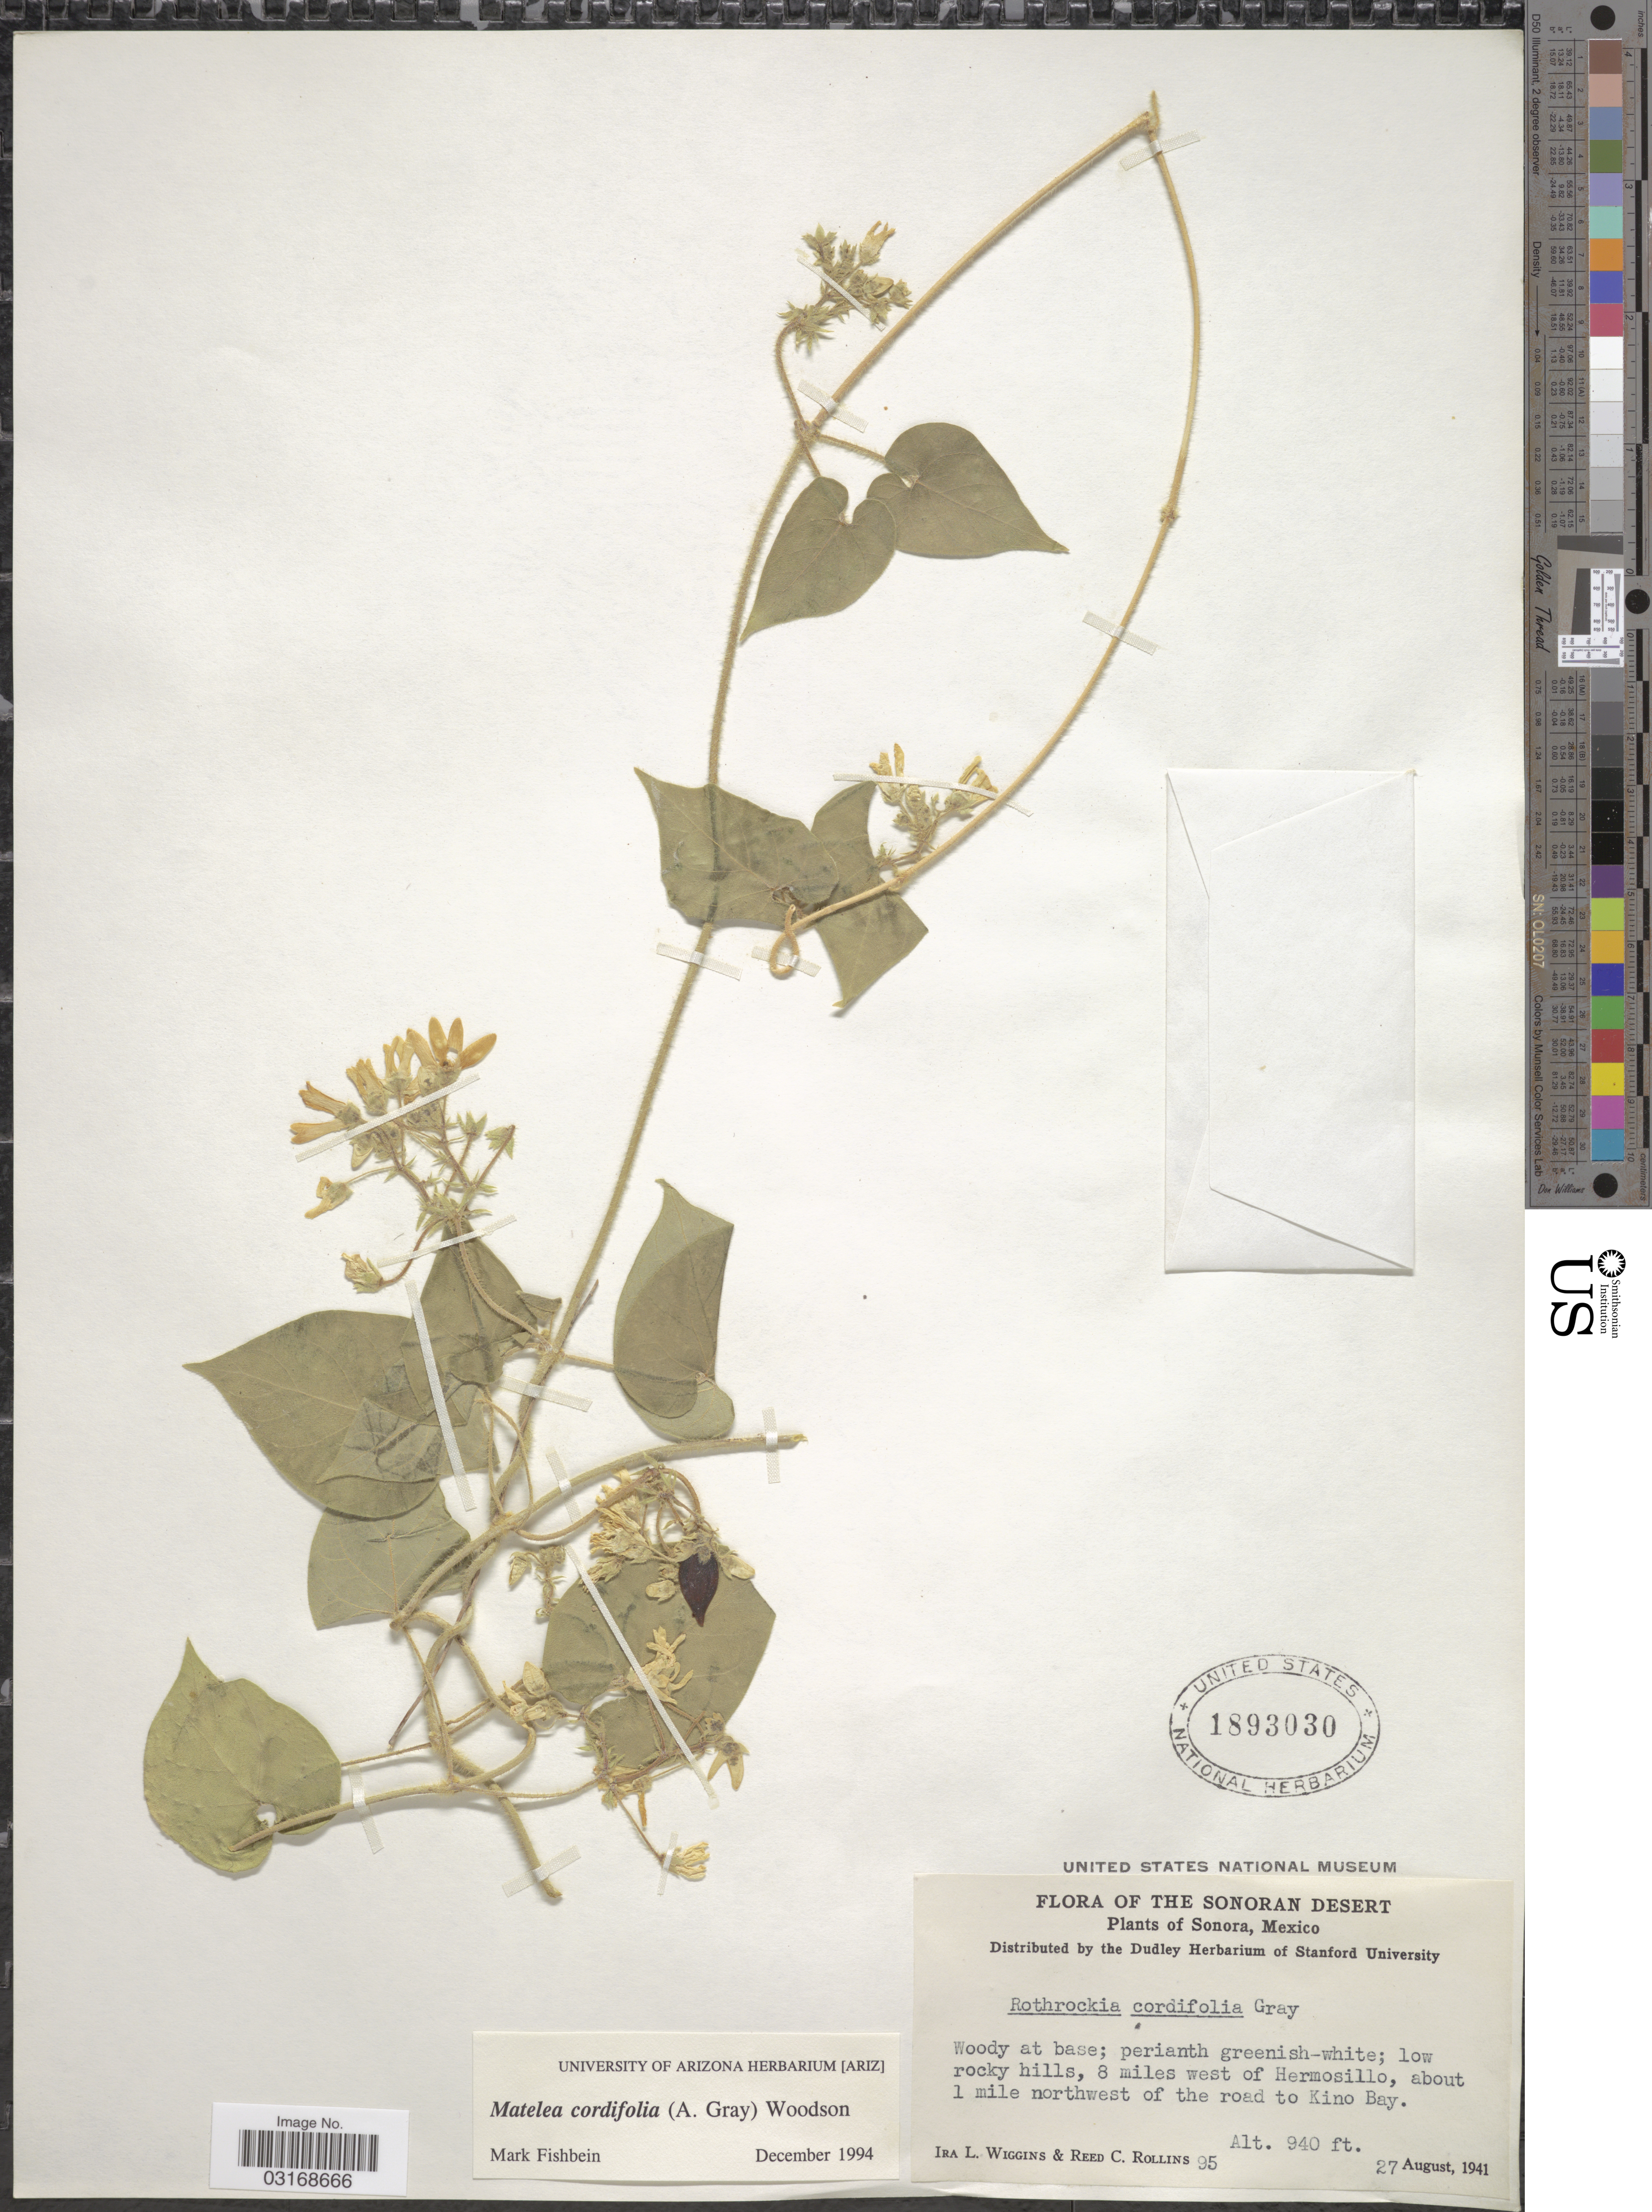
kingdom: Plantae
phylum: Tracheophyta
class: Magnoliopsida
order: Gentianales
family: Apocynaceae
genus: Matelea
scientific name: Matelea cordifolia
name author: (A. Gray) Woodson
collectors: I. L. Wiggins & R. C. Rollins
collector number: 95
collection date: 1941-08-27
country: Mexico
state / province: Sonora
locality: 8 miles west of Hermosillo, about 1 mile northwest of the road to Kino Bay.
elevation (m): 287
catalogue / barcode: US 1893030